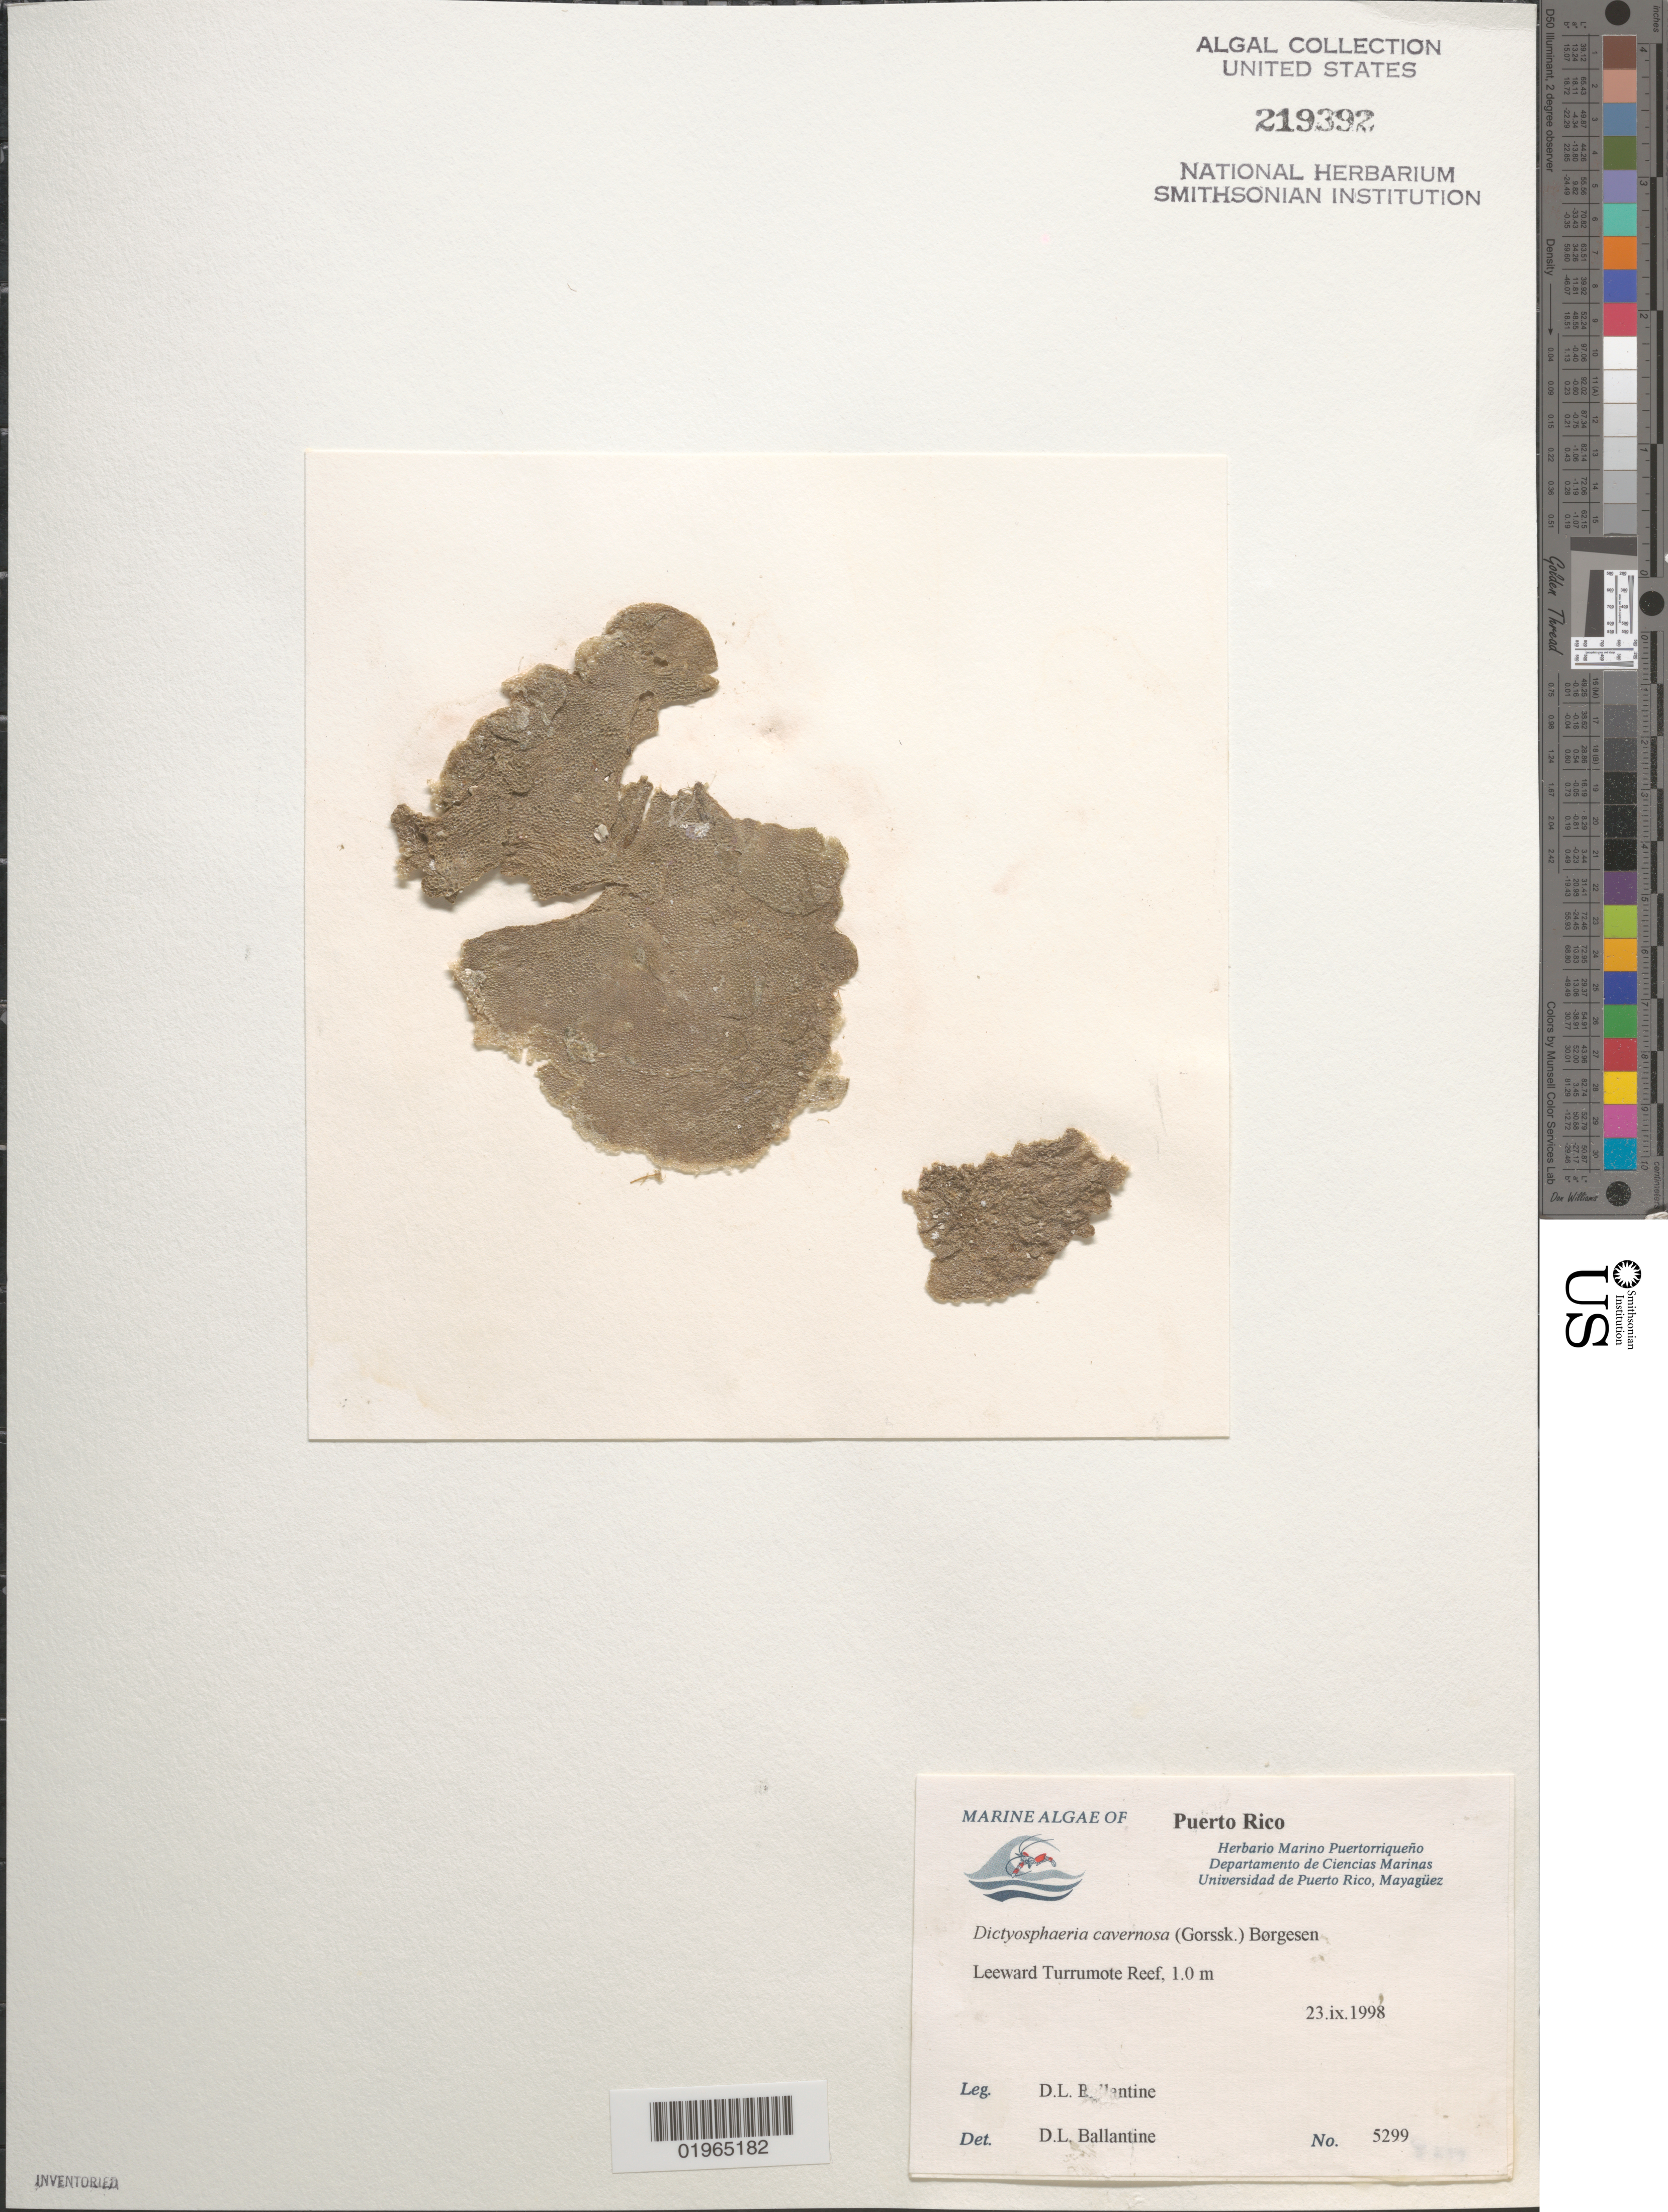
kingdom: Plantae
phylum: Chlorophyta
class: Ulvophyceae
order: Siphonocladales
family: Siphonocladaceae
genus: Dictyosphaeria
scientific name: Dictyosphaeria cavernosa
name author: (Forssk.) Børgesen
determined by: Ballantine, D. L.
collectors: D.L. Ballantine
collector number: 5299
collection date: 1998-09-23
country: Puerto Rico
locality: Leeward Turrumote Reef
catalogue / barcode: US 219392